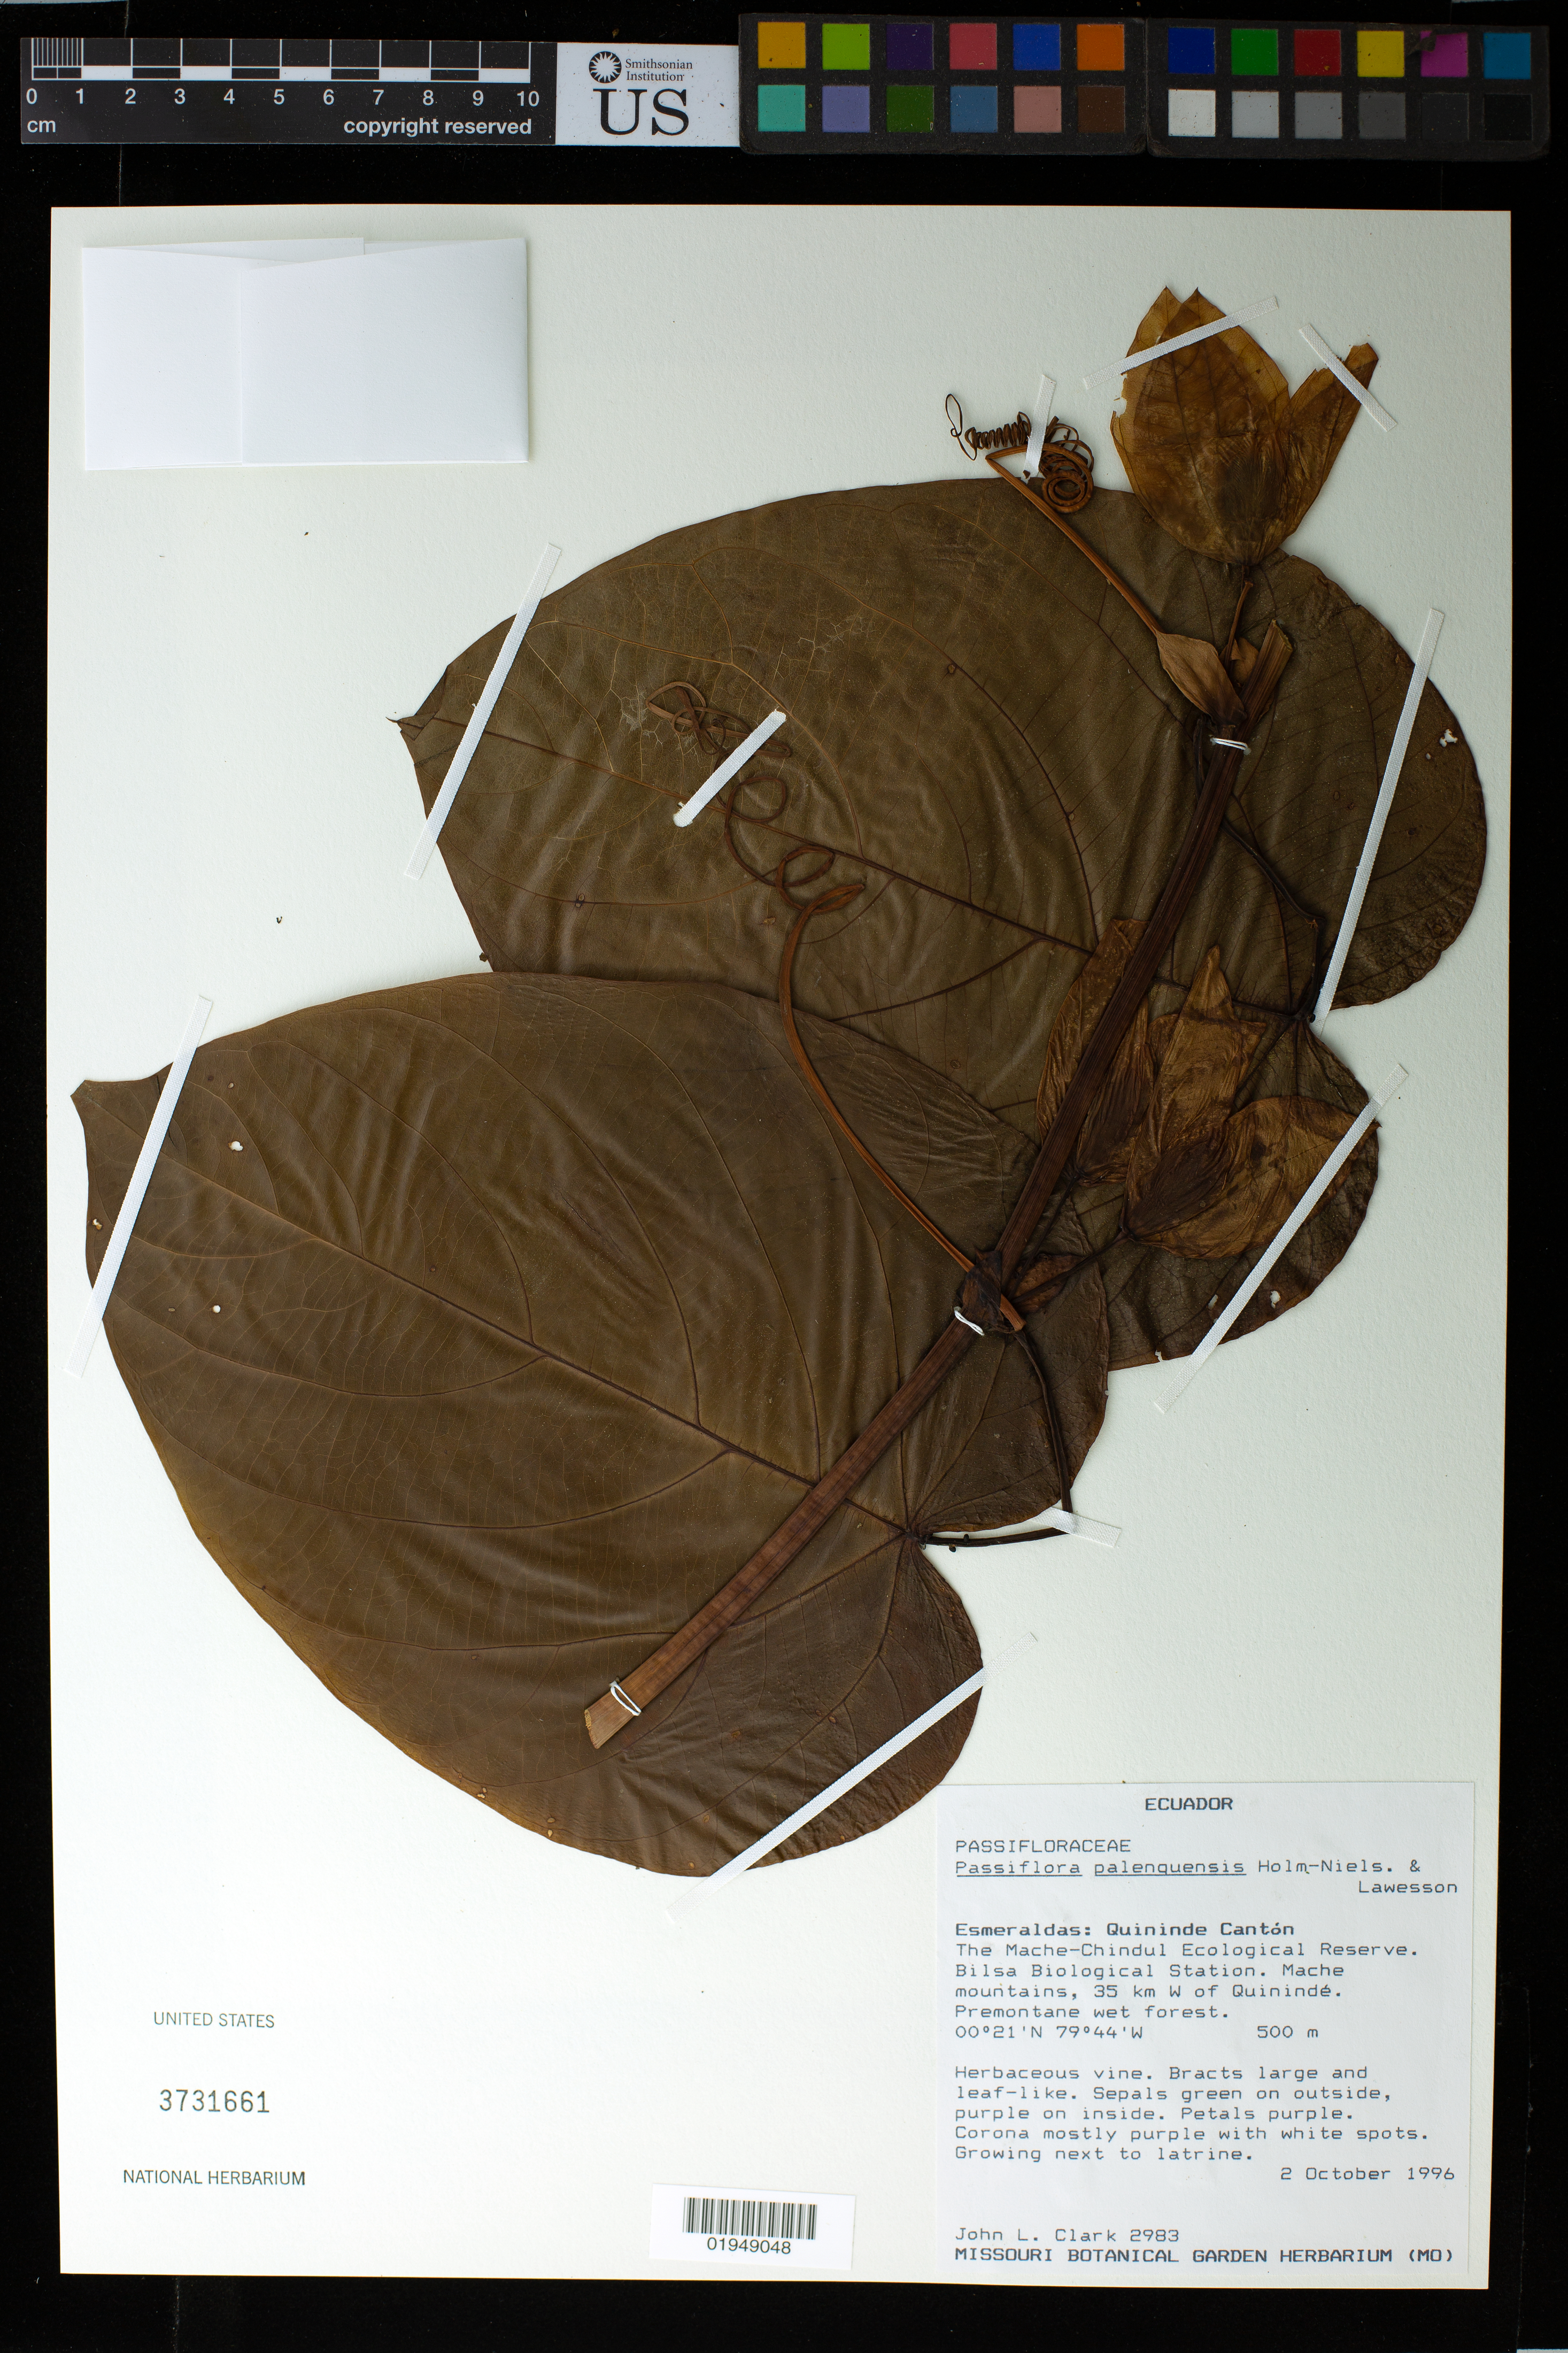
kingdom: Plantae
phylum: Tracheophyta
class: Magnoliopsida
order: Malpighiales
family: Passifloraceae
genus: Passiflora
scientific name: Passiflora palenquensis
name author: Holm-Niels. & Lawesson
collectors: J. L. Clark, E. Austen, S. Bennett & D. Kapan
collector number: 2983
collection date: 1997-01-01/1997-01-10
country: Ecuador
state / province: Esmeraldas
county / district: Quinindé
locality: The Mache-Chindul Ecological Reserve. Bilsa Biological Station. Mache Mountains, 35 km W of Quininde.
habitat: Premontane wet forest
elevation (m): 500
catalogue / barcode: US 3731661